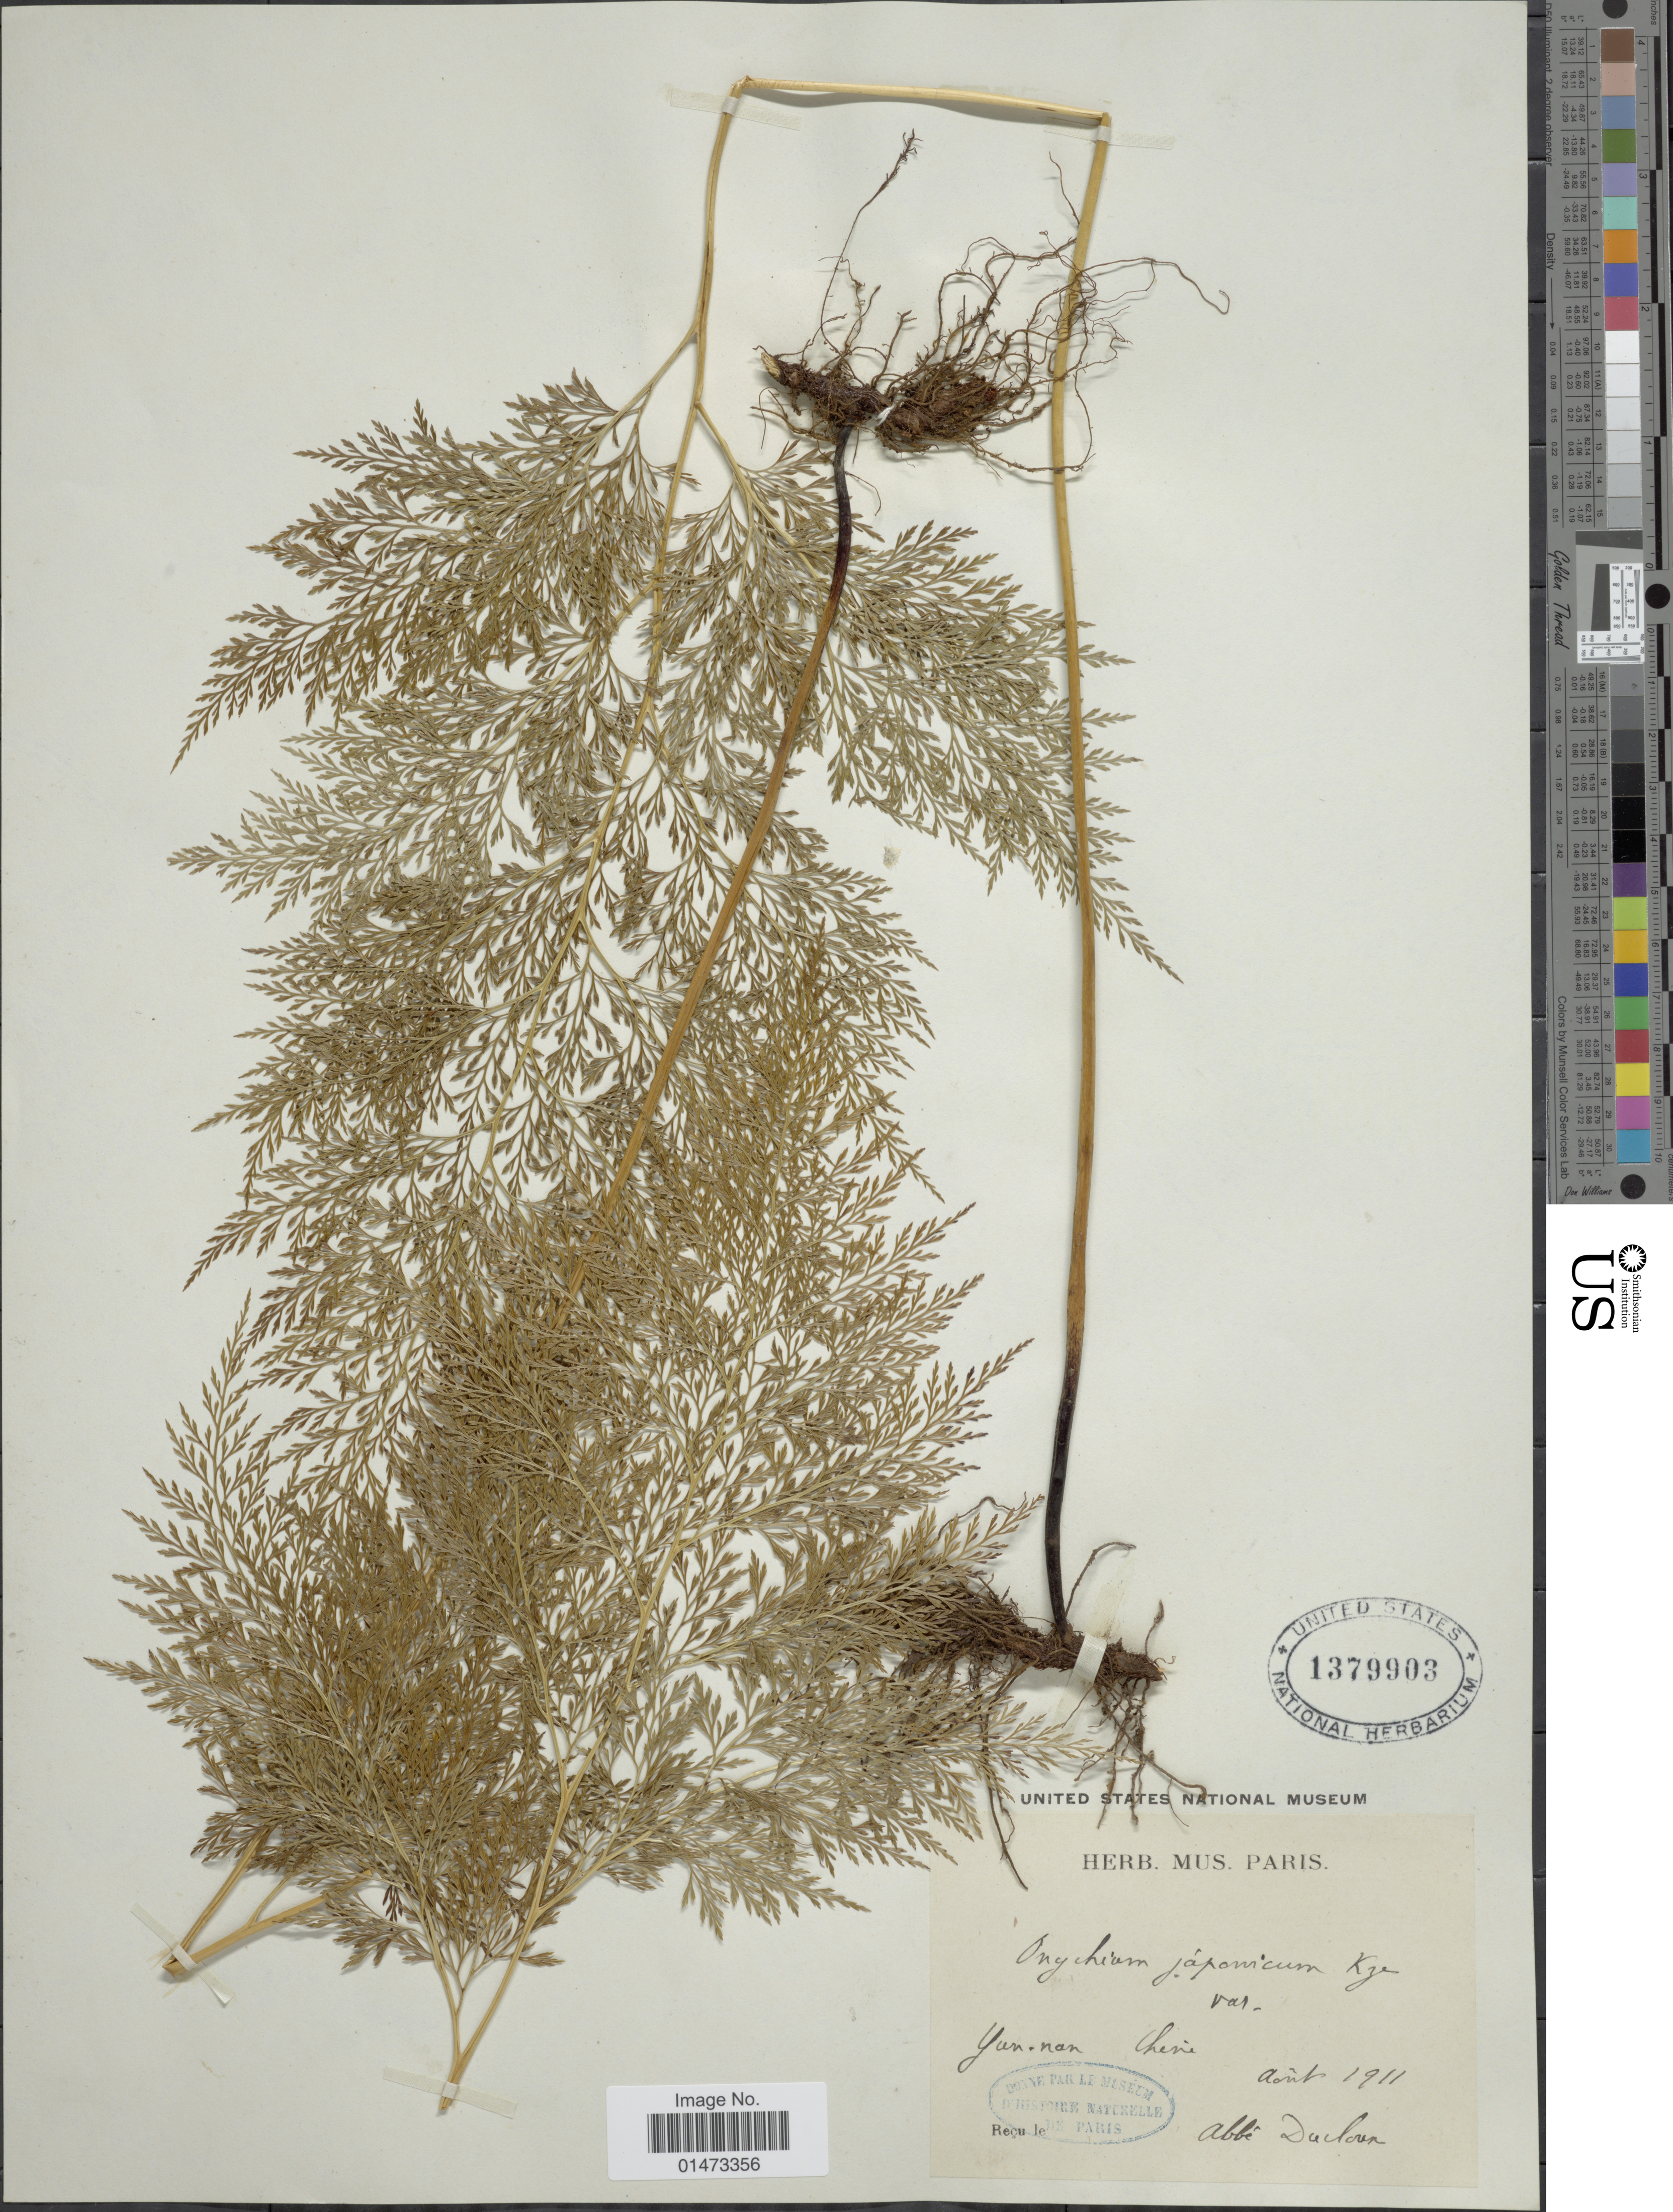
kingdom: Plantae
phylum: Tracheophyta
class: Polypodiopsida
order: Polypodiales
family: Pteridaceae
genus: Onychium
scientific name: Onychium contiguum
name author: Wall. ex C. Hope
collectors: F. Ducloux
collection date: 1911-08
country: China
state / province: Yunnan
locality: Cheve [interpreted]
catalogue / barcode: US 1379903